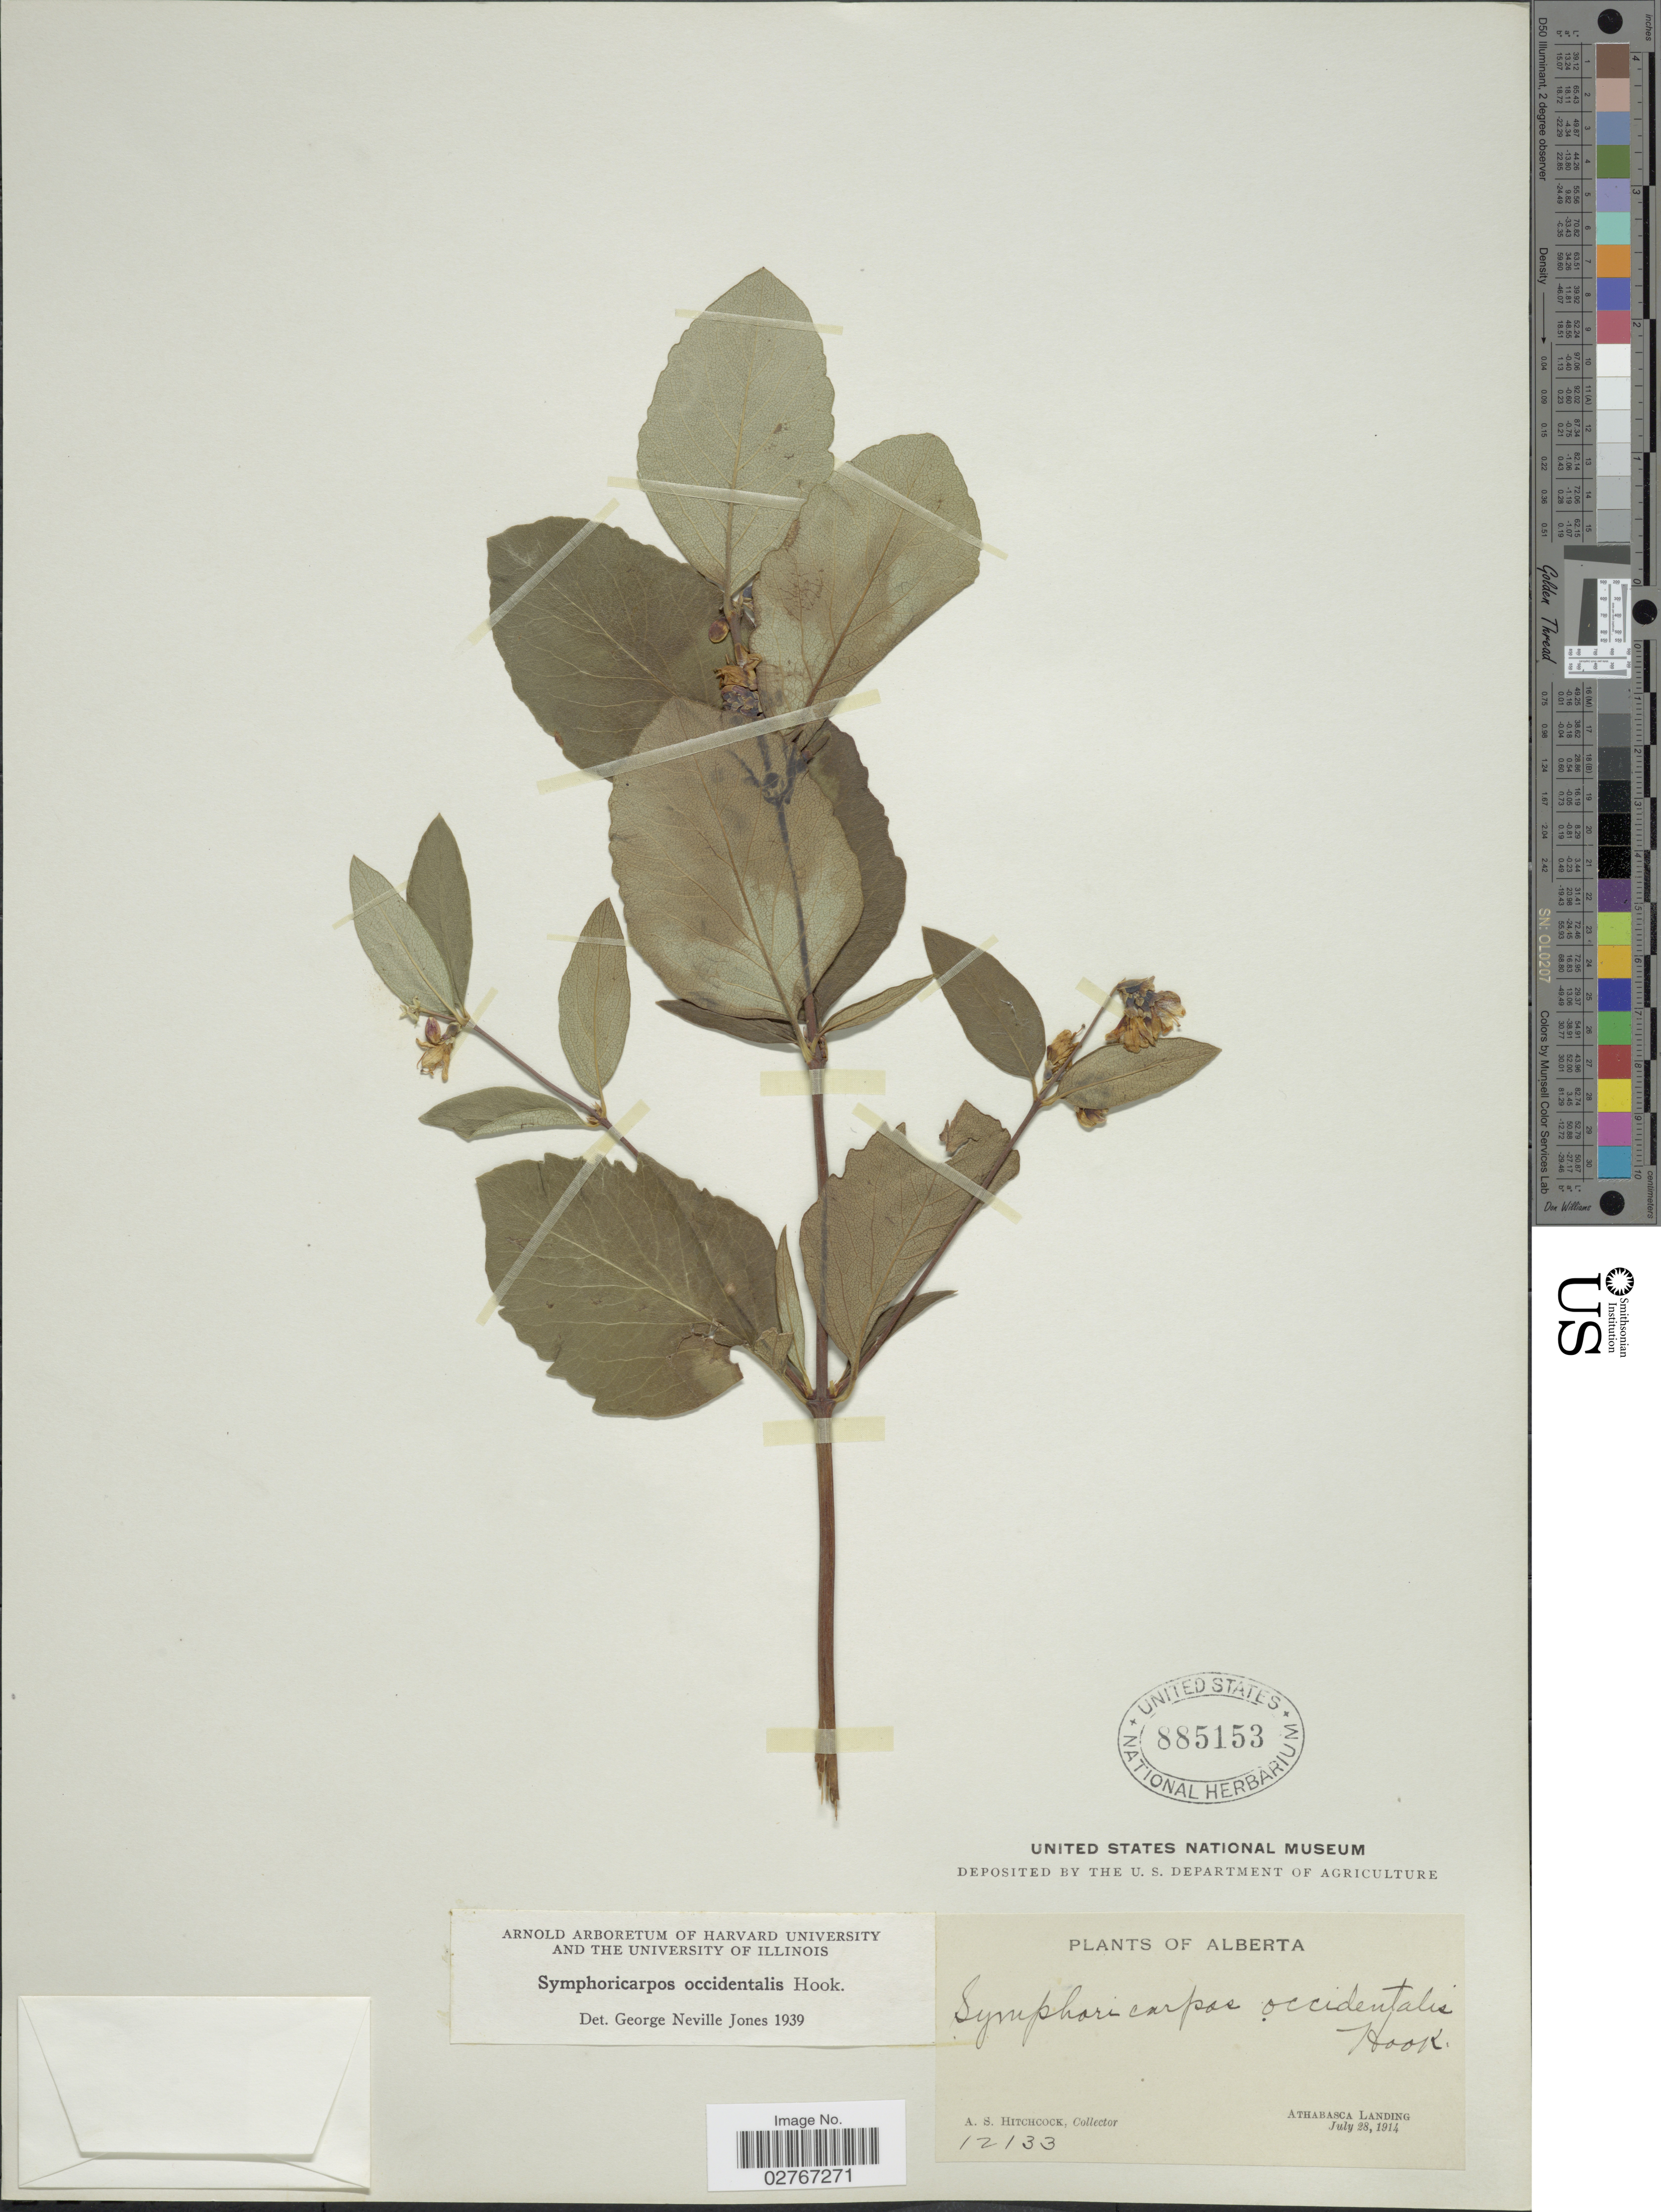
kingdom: Plantae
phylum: Tracheophyta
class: Magnoliopsida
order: Dipsacales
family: Caprifoliaceae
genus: Symphoricarpos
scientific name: Symphoricarpos occidentalis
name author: (R. Br.) Hook.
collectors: A. S. Hitchcock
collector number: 12133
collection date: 1914-07-28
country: Canada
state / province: Alberta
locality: Athabasca Landing.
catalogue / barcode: US 885153